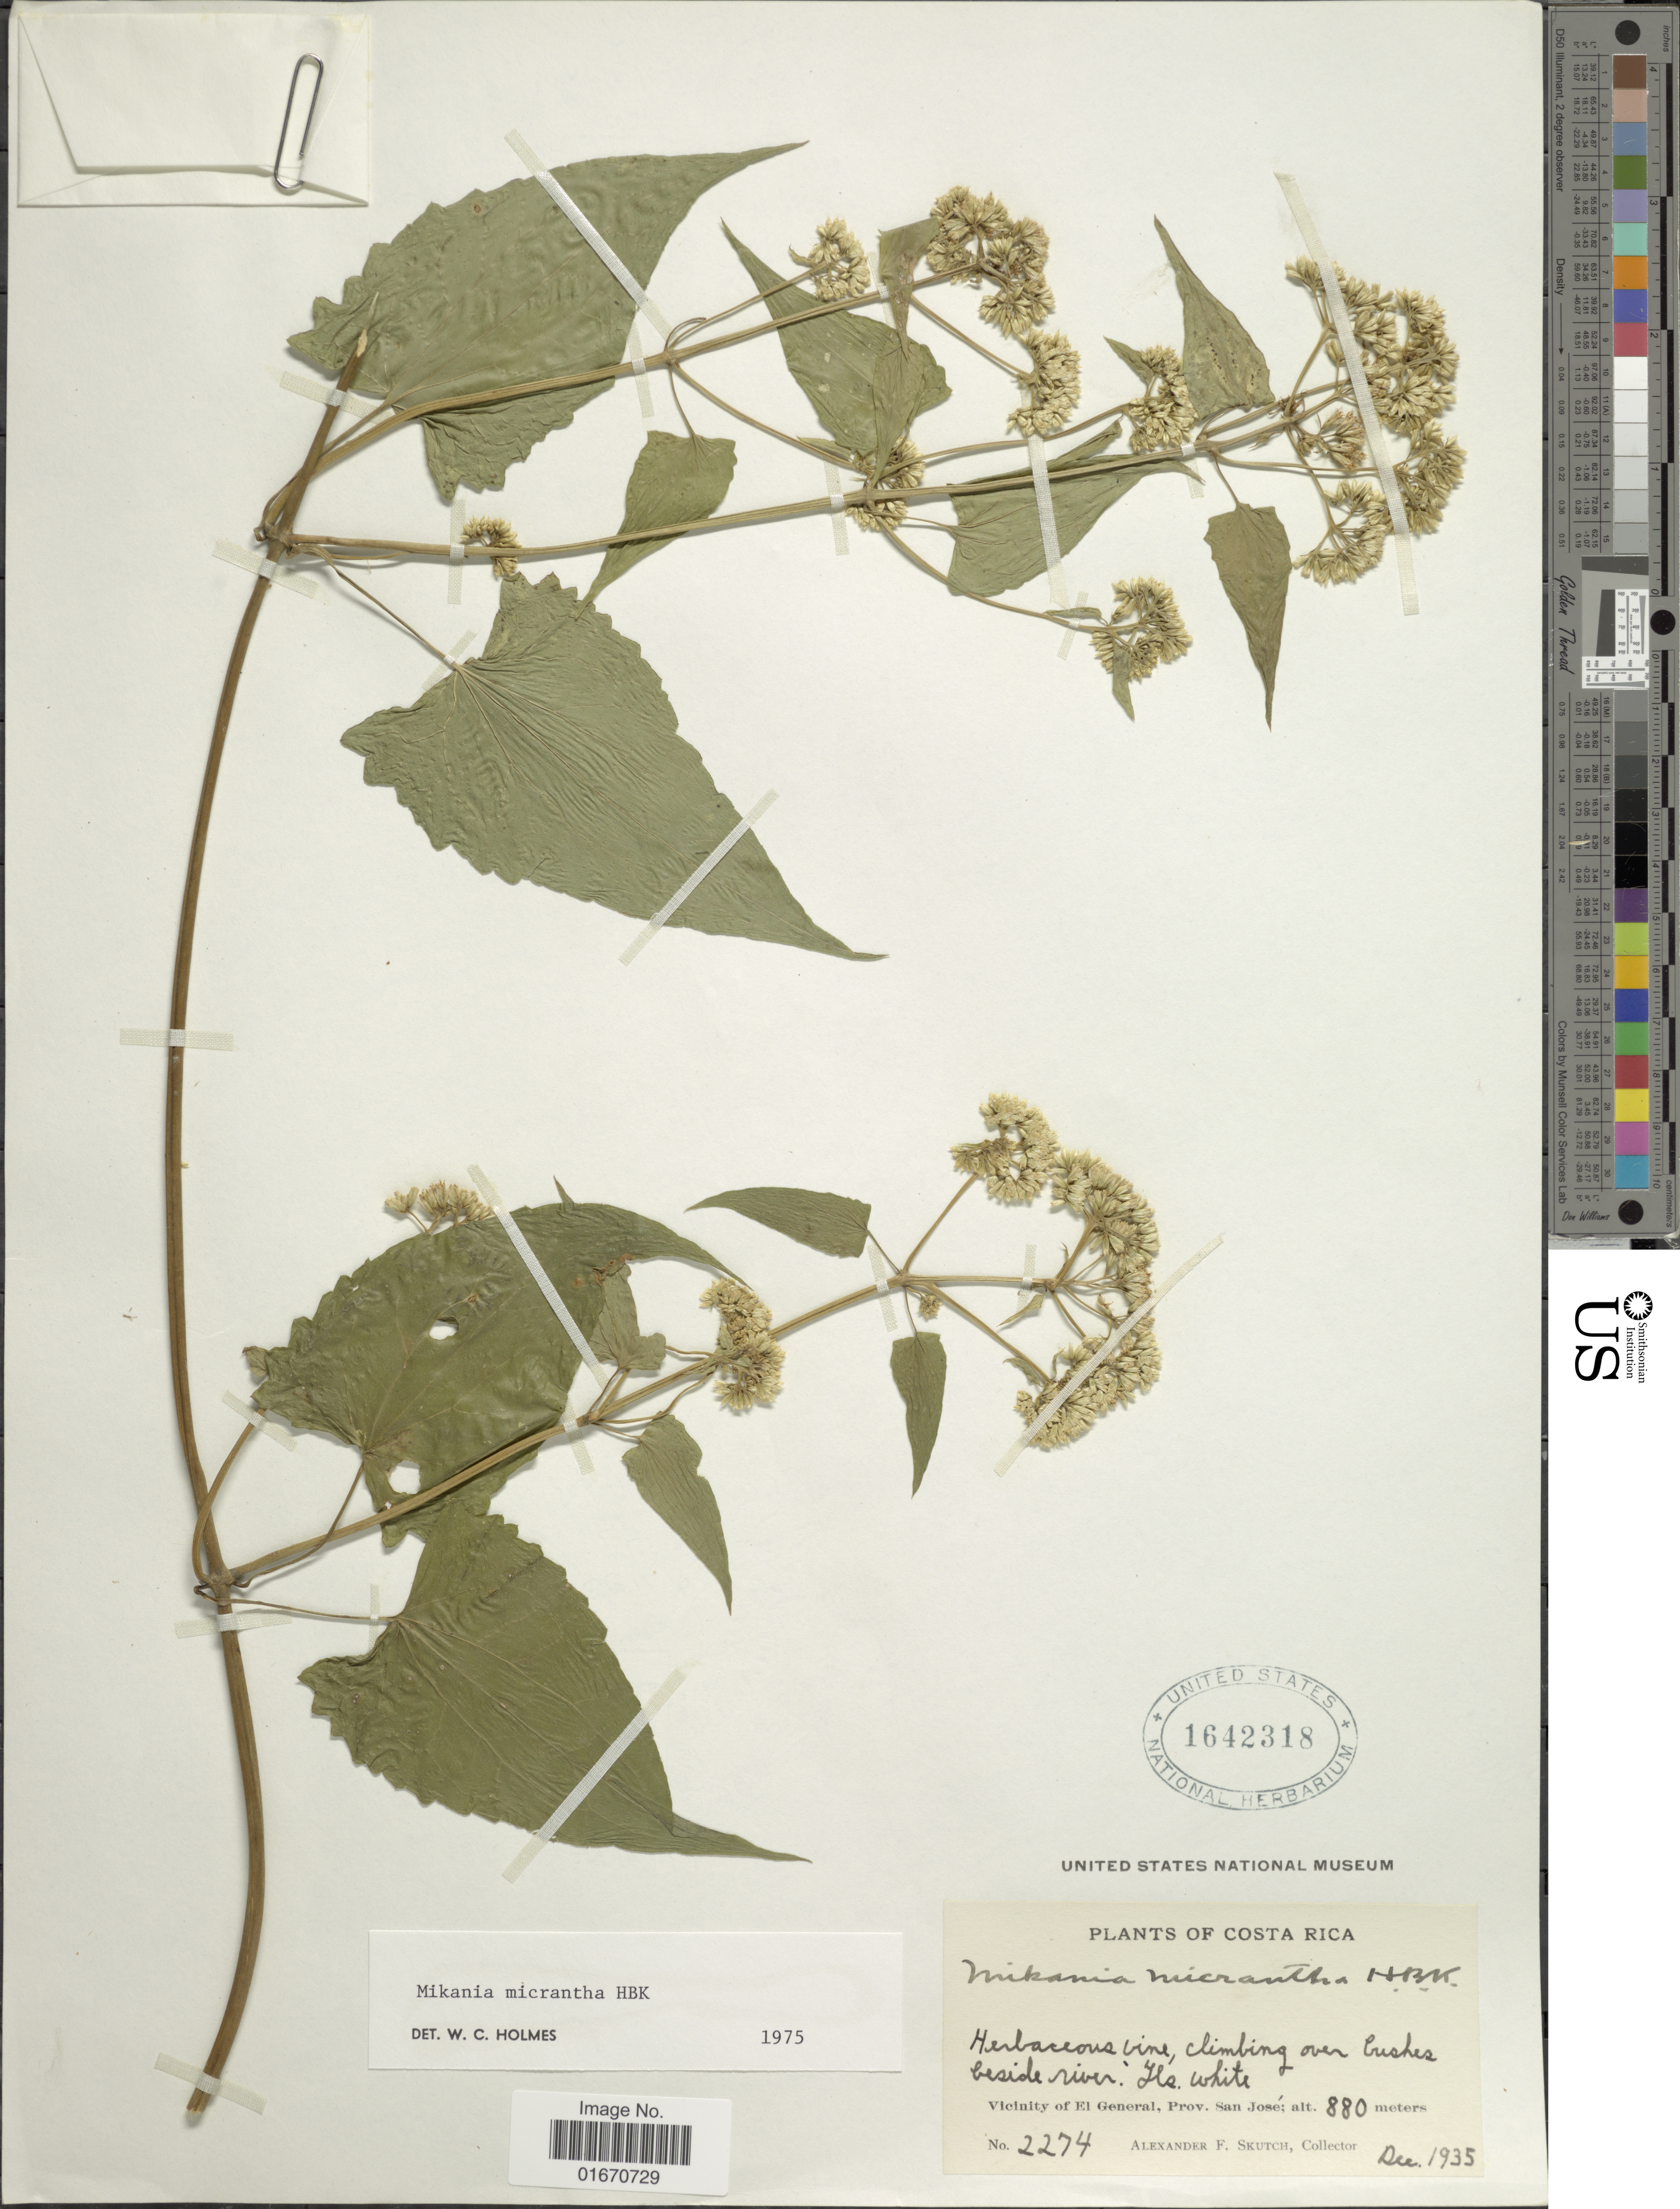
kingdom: Plantae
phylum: Tracheophyta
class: Magnoliopsida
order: Asterales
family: Asteraceae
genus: Mikania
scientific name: Mikania micrantha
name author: Kunth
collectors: A. F. Skutch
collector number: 2274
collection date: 1935-12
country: Costa Rica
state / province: San José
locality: Vicinity of El General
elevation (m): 880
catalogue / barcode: US 1642318